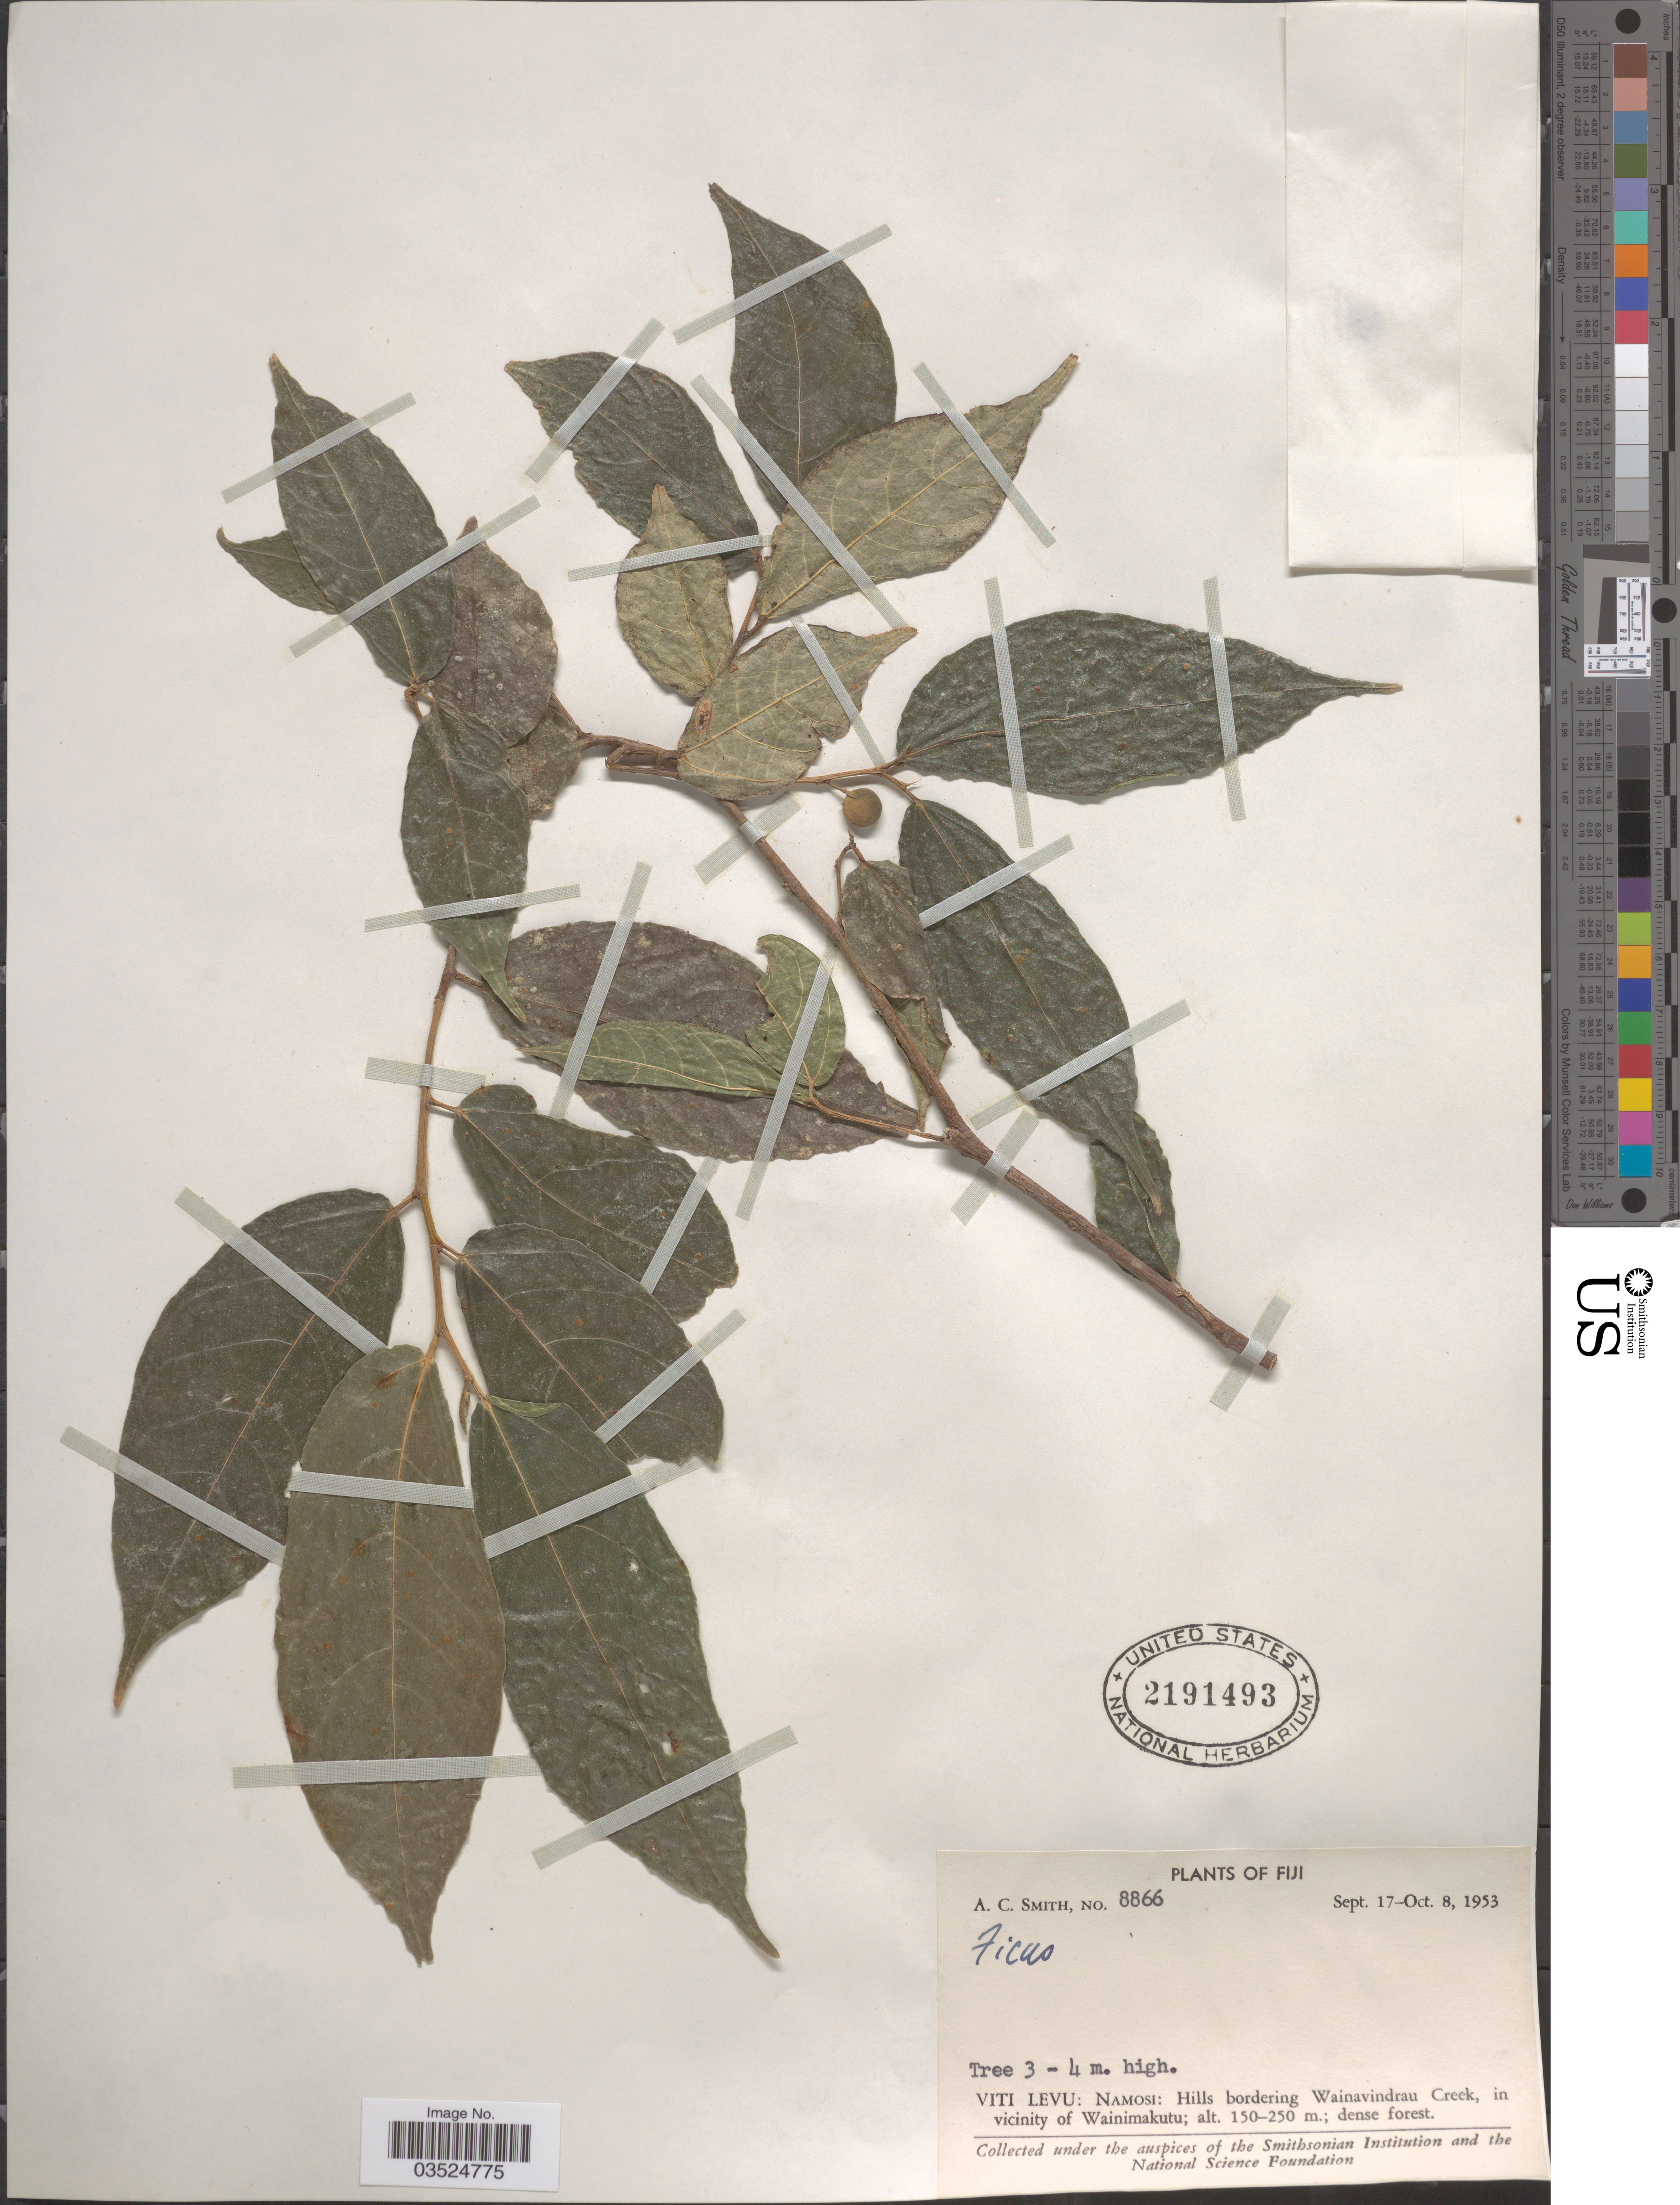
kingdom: Plantae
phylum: Tracheophyta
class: Magnoliopsida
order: Rosales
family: Moraceae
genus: Ficus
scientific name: Ficus sp.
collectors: A. C. Smith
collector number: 8866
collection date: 1953-09-17/1953-10-08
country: Fiji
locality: Viti Levu: Namosi: Hills bordering Wainavindrau Creek, in vicinity of Wainimakutu.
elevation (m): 150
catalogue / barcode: US 2191493